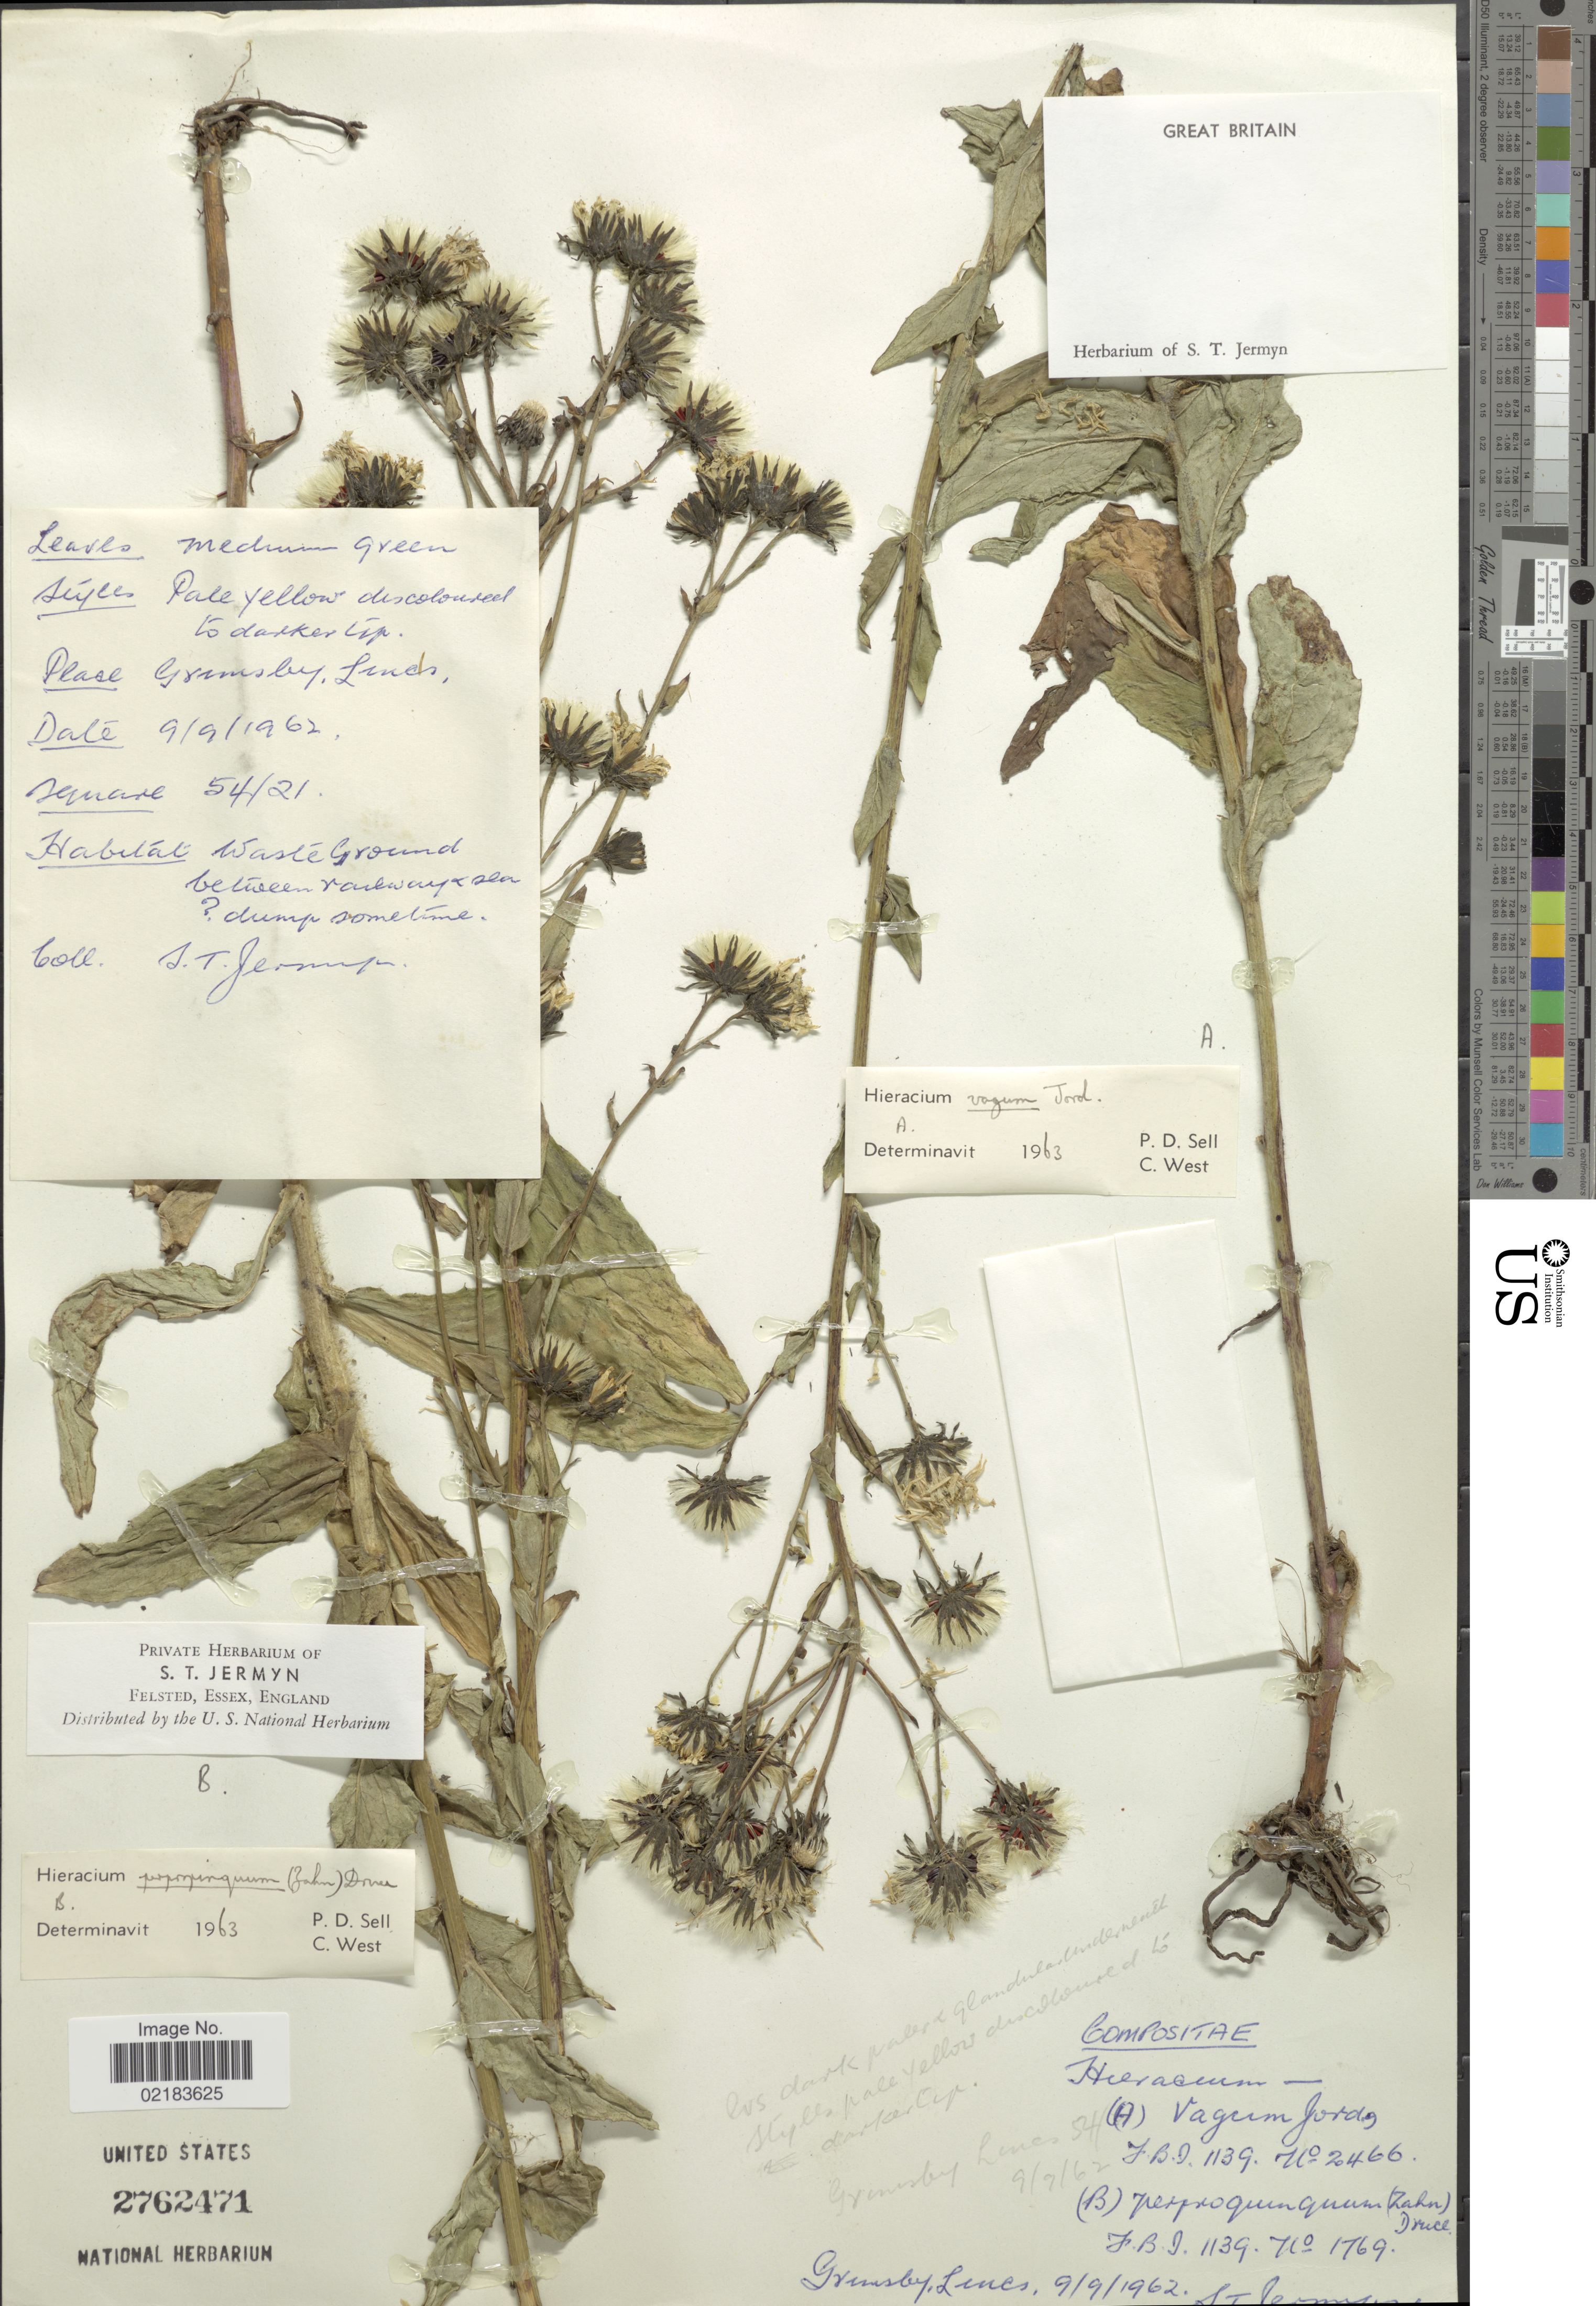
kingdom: Plantae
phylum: Tracheophyta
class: Magnoliopsida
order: Asterales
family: Asteraceae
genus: Hieracium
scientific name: Hieracium sabaudum subsp. propinguum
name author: (Sudre) Greuter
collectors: S. Jermyn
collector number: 1139/1769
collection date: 1962-09-09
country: United Kingdom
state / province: England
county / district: Lincolnshire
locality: Grimbsby, Lincs, waste ground between railway and sea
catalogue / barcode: US 2762471